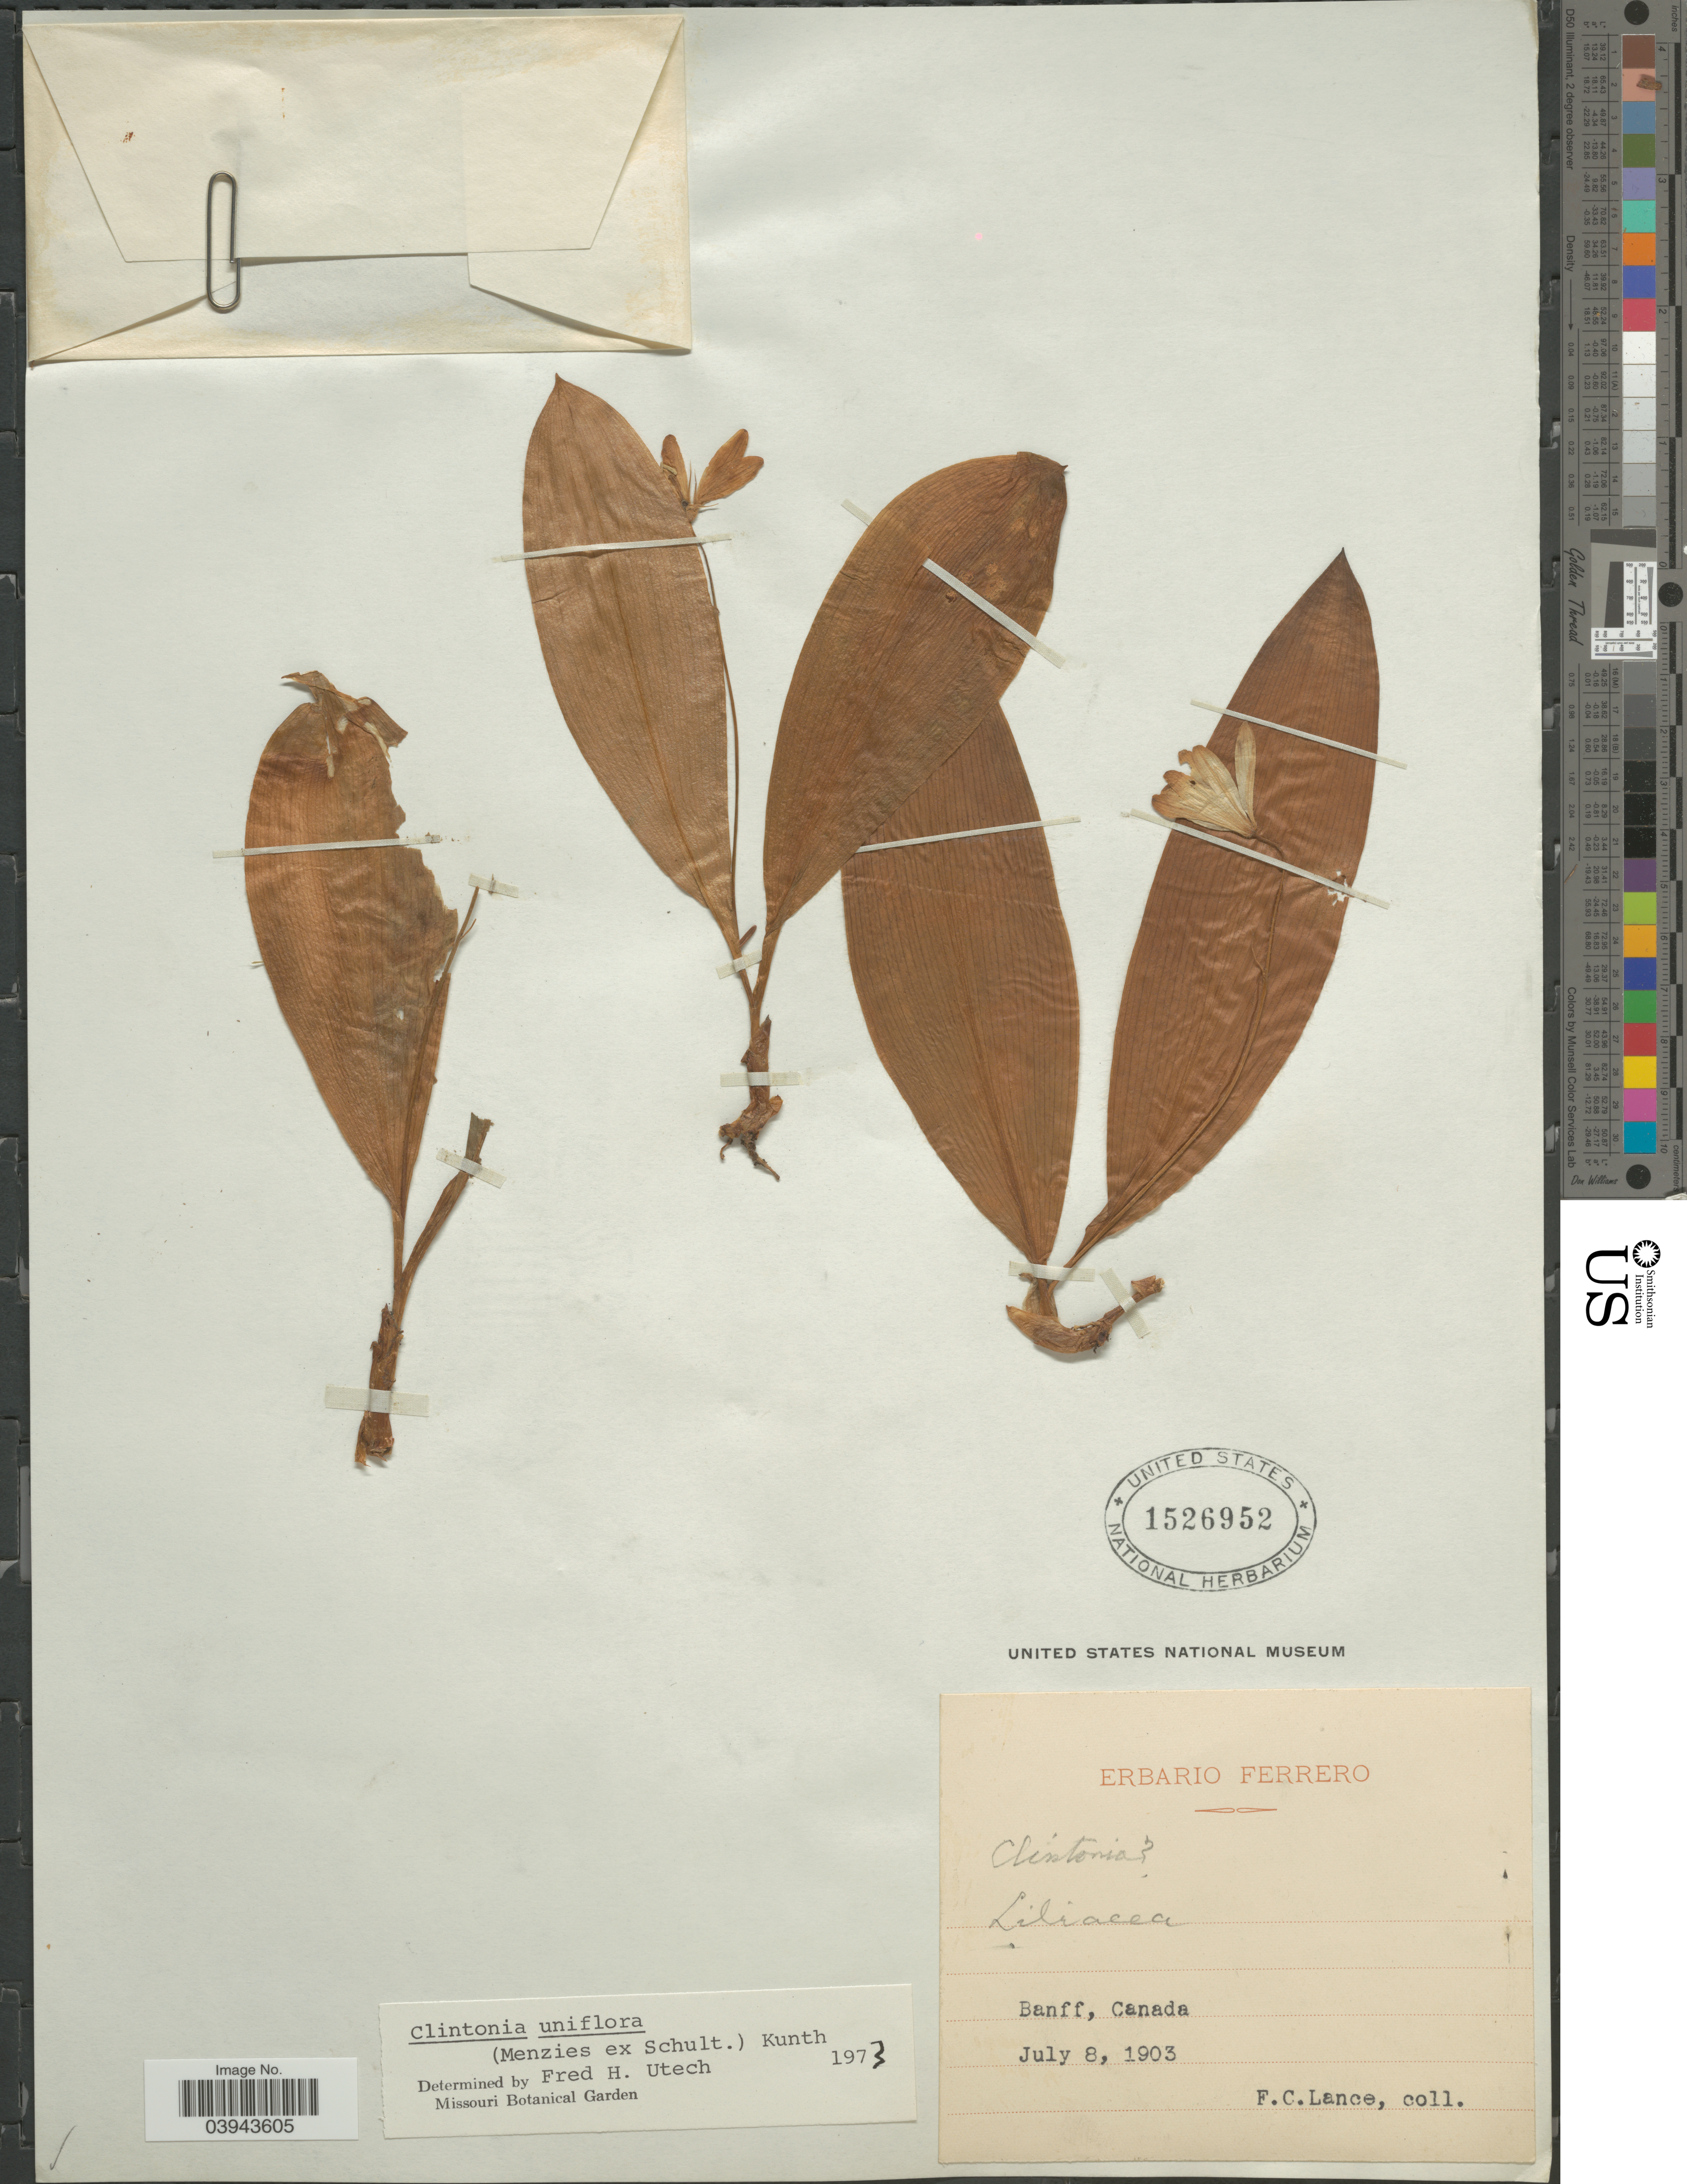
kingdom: Plantae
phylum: Tracheophyta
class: Liliopsida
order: Liliales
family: Liliaceae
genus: Clintonia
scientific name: Clintonia uniflora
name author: Kunth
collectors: F. Lance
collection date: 1903-07-08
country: Canada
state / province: Alberta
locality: Banff.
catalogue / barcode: US 1526952